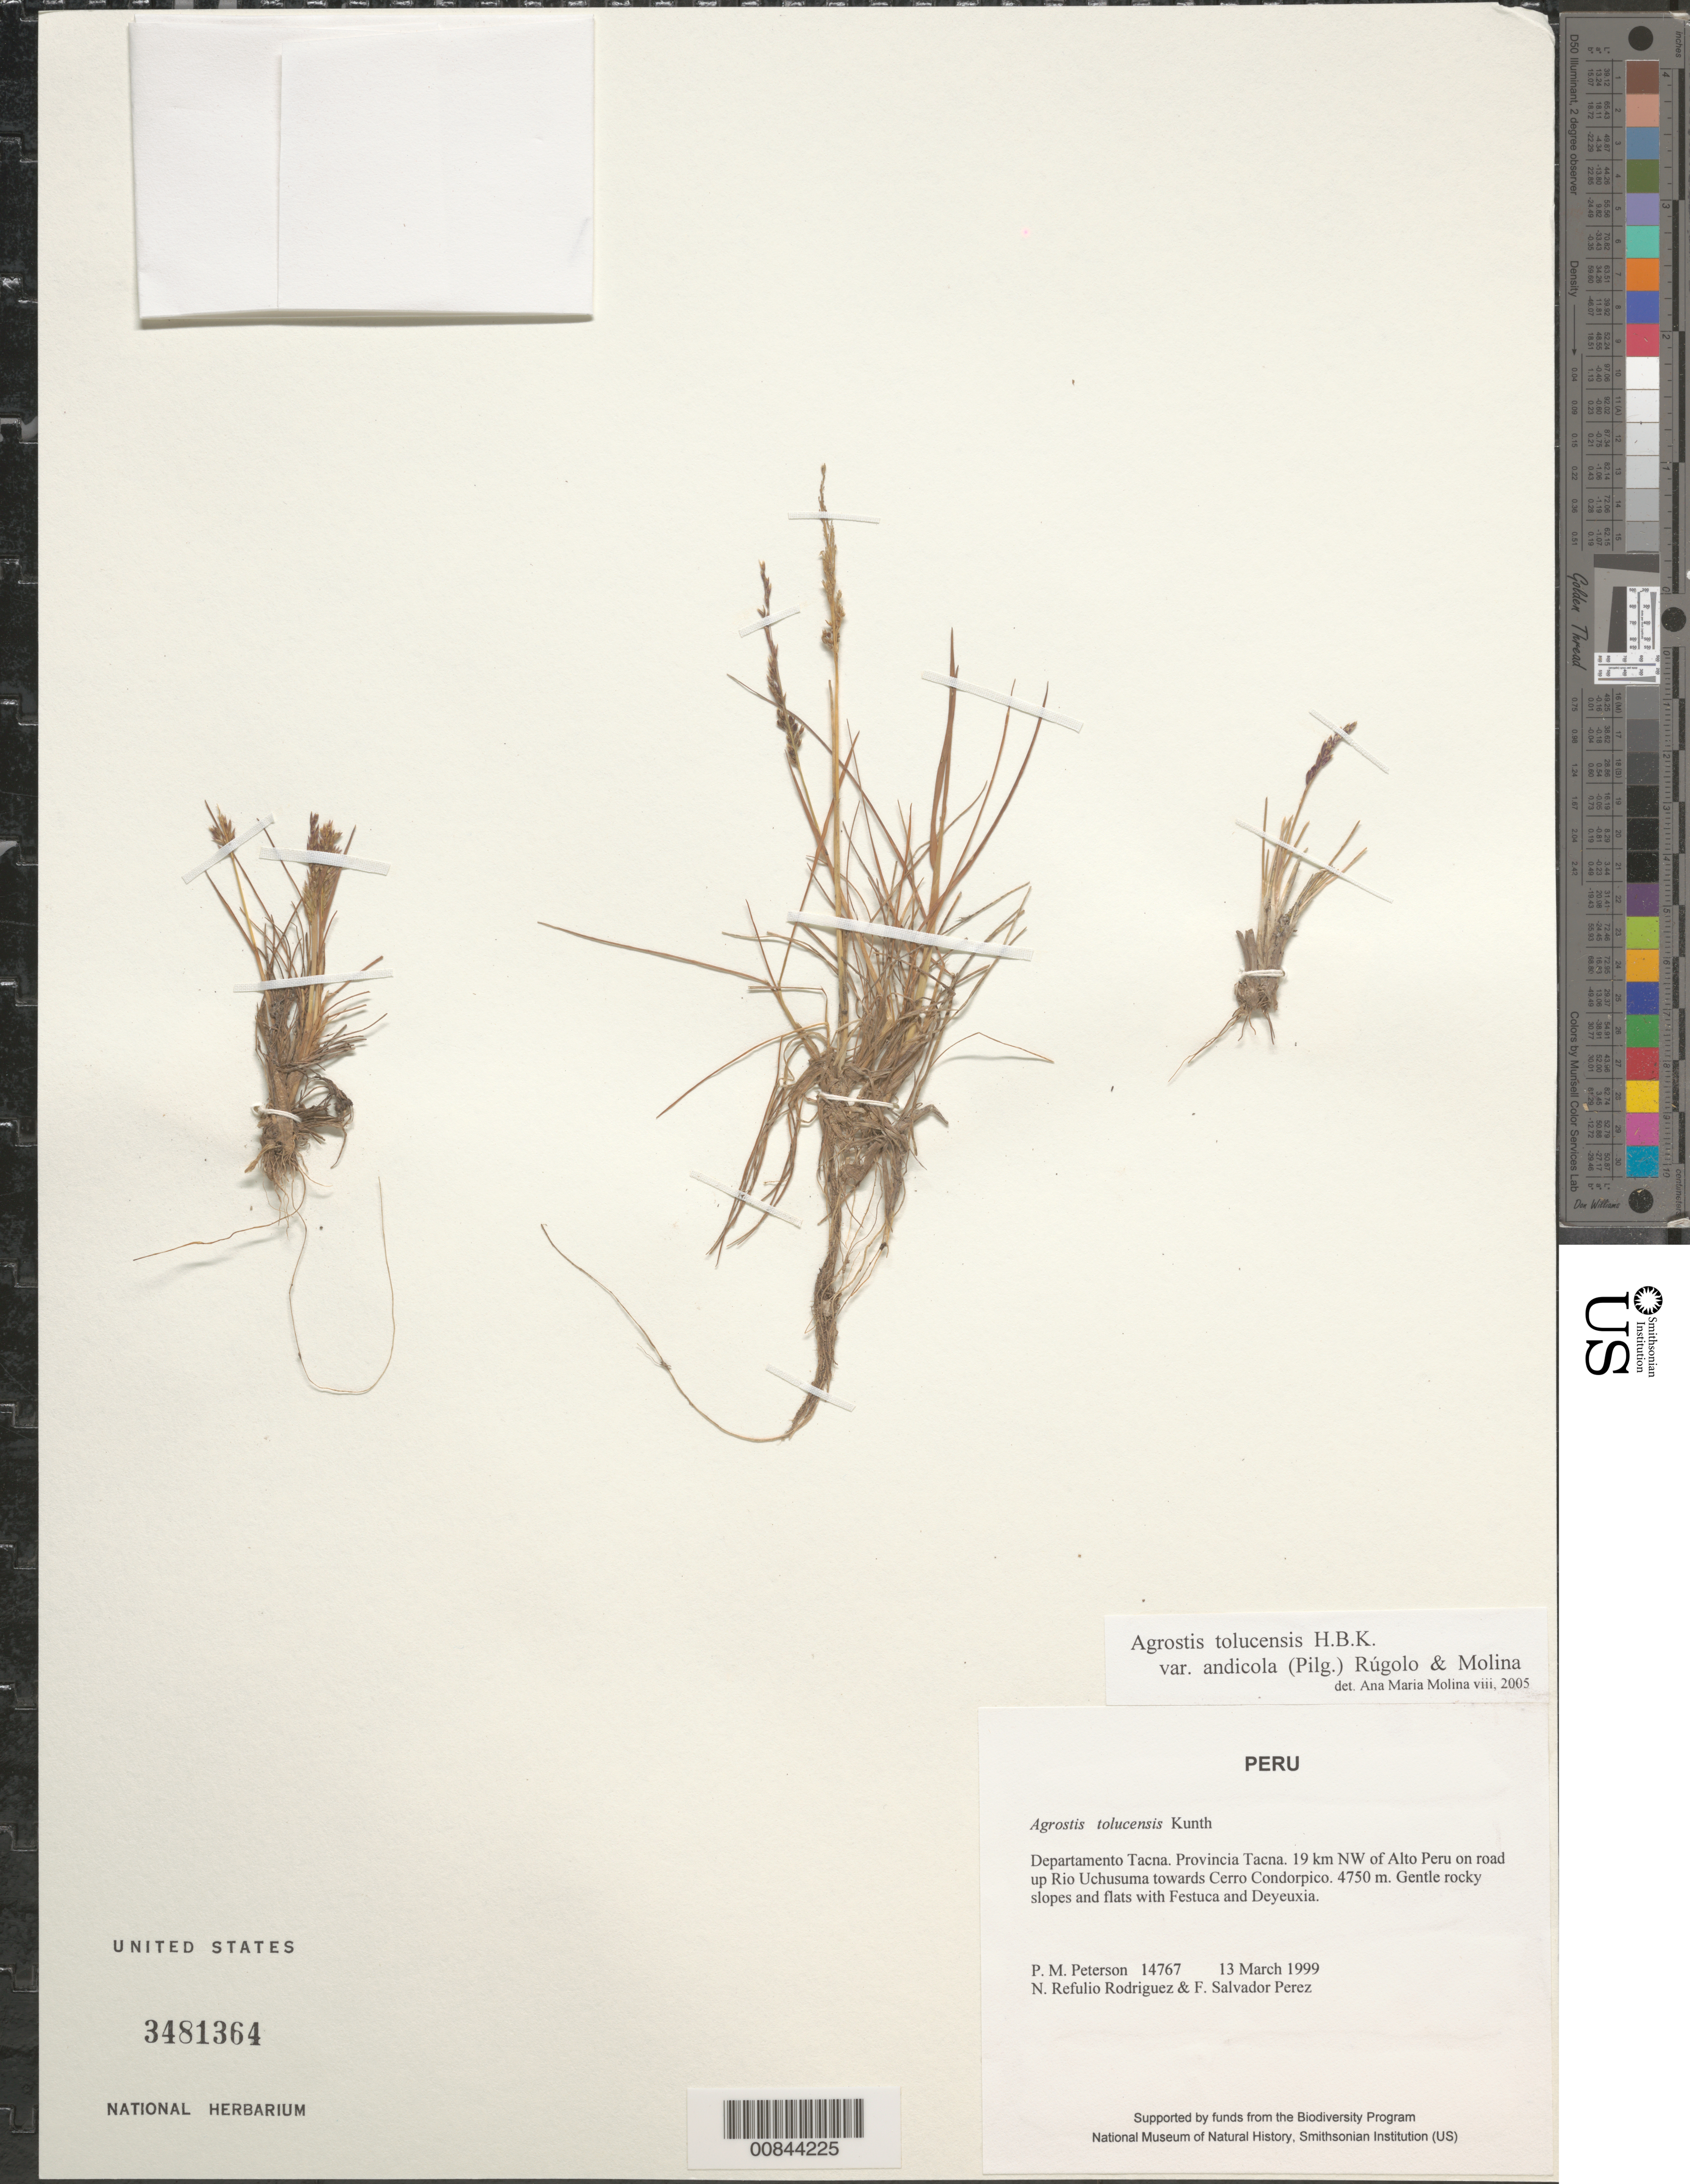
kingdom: Plantae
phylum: Tracheophyta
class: Liliopsida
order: Poales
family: Poaceae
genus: Agrostis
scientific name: Agrostis tolucensis var. andicola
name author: (Pilg.) Rúgolo & A.M. Molina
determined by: Molina, Ana M. de R.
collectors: P. M. Peterson, N. Refulio-Rodríguez & F. Salvador Perez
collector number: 14767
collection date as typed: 13 Mar 1999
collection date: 1999-03-13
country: Peru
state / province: Tacna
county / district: Tacna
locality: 19 km NW of Alto Peru on road up Rio Uchusuma towards Cerro Condorpico.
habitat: Gentle rocky slopes and flats with Festuca and Deyeuxia.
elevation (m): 4750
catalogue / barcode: US 3481364